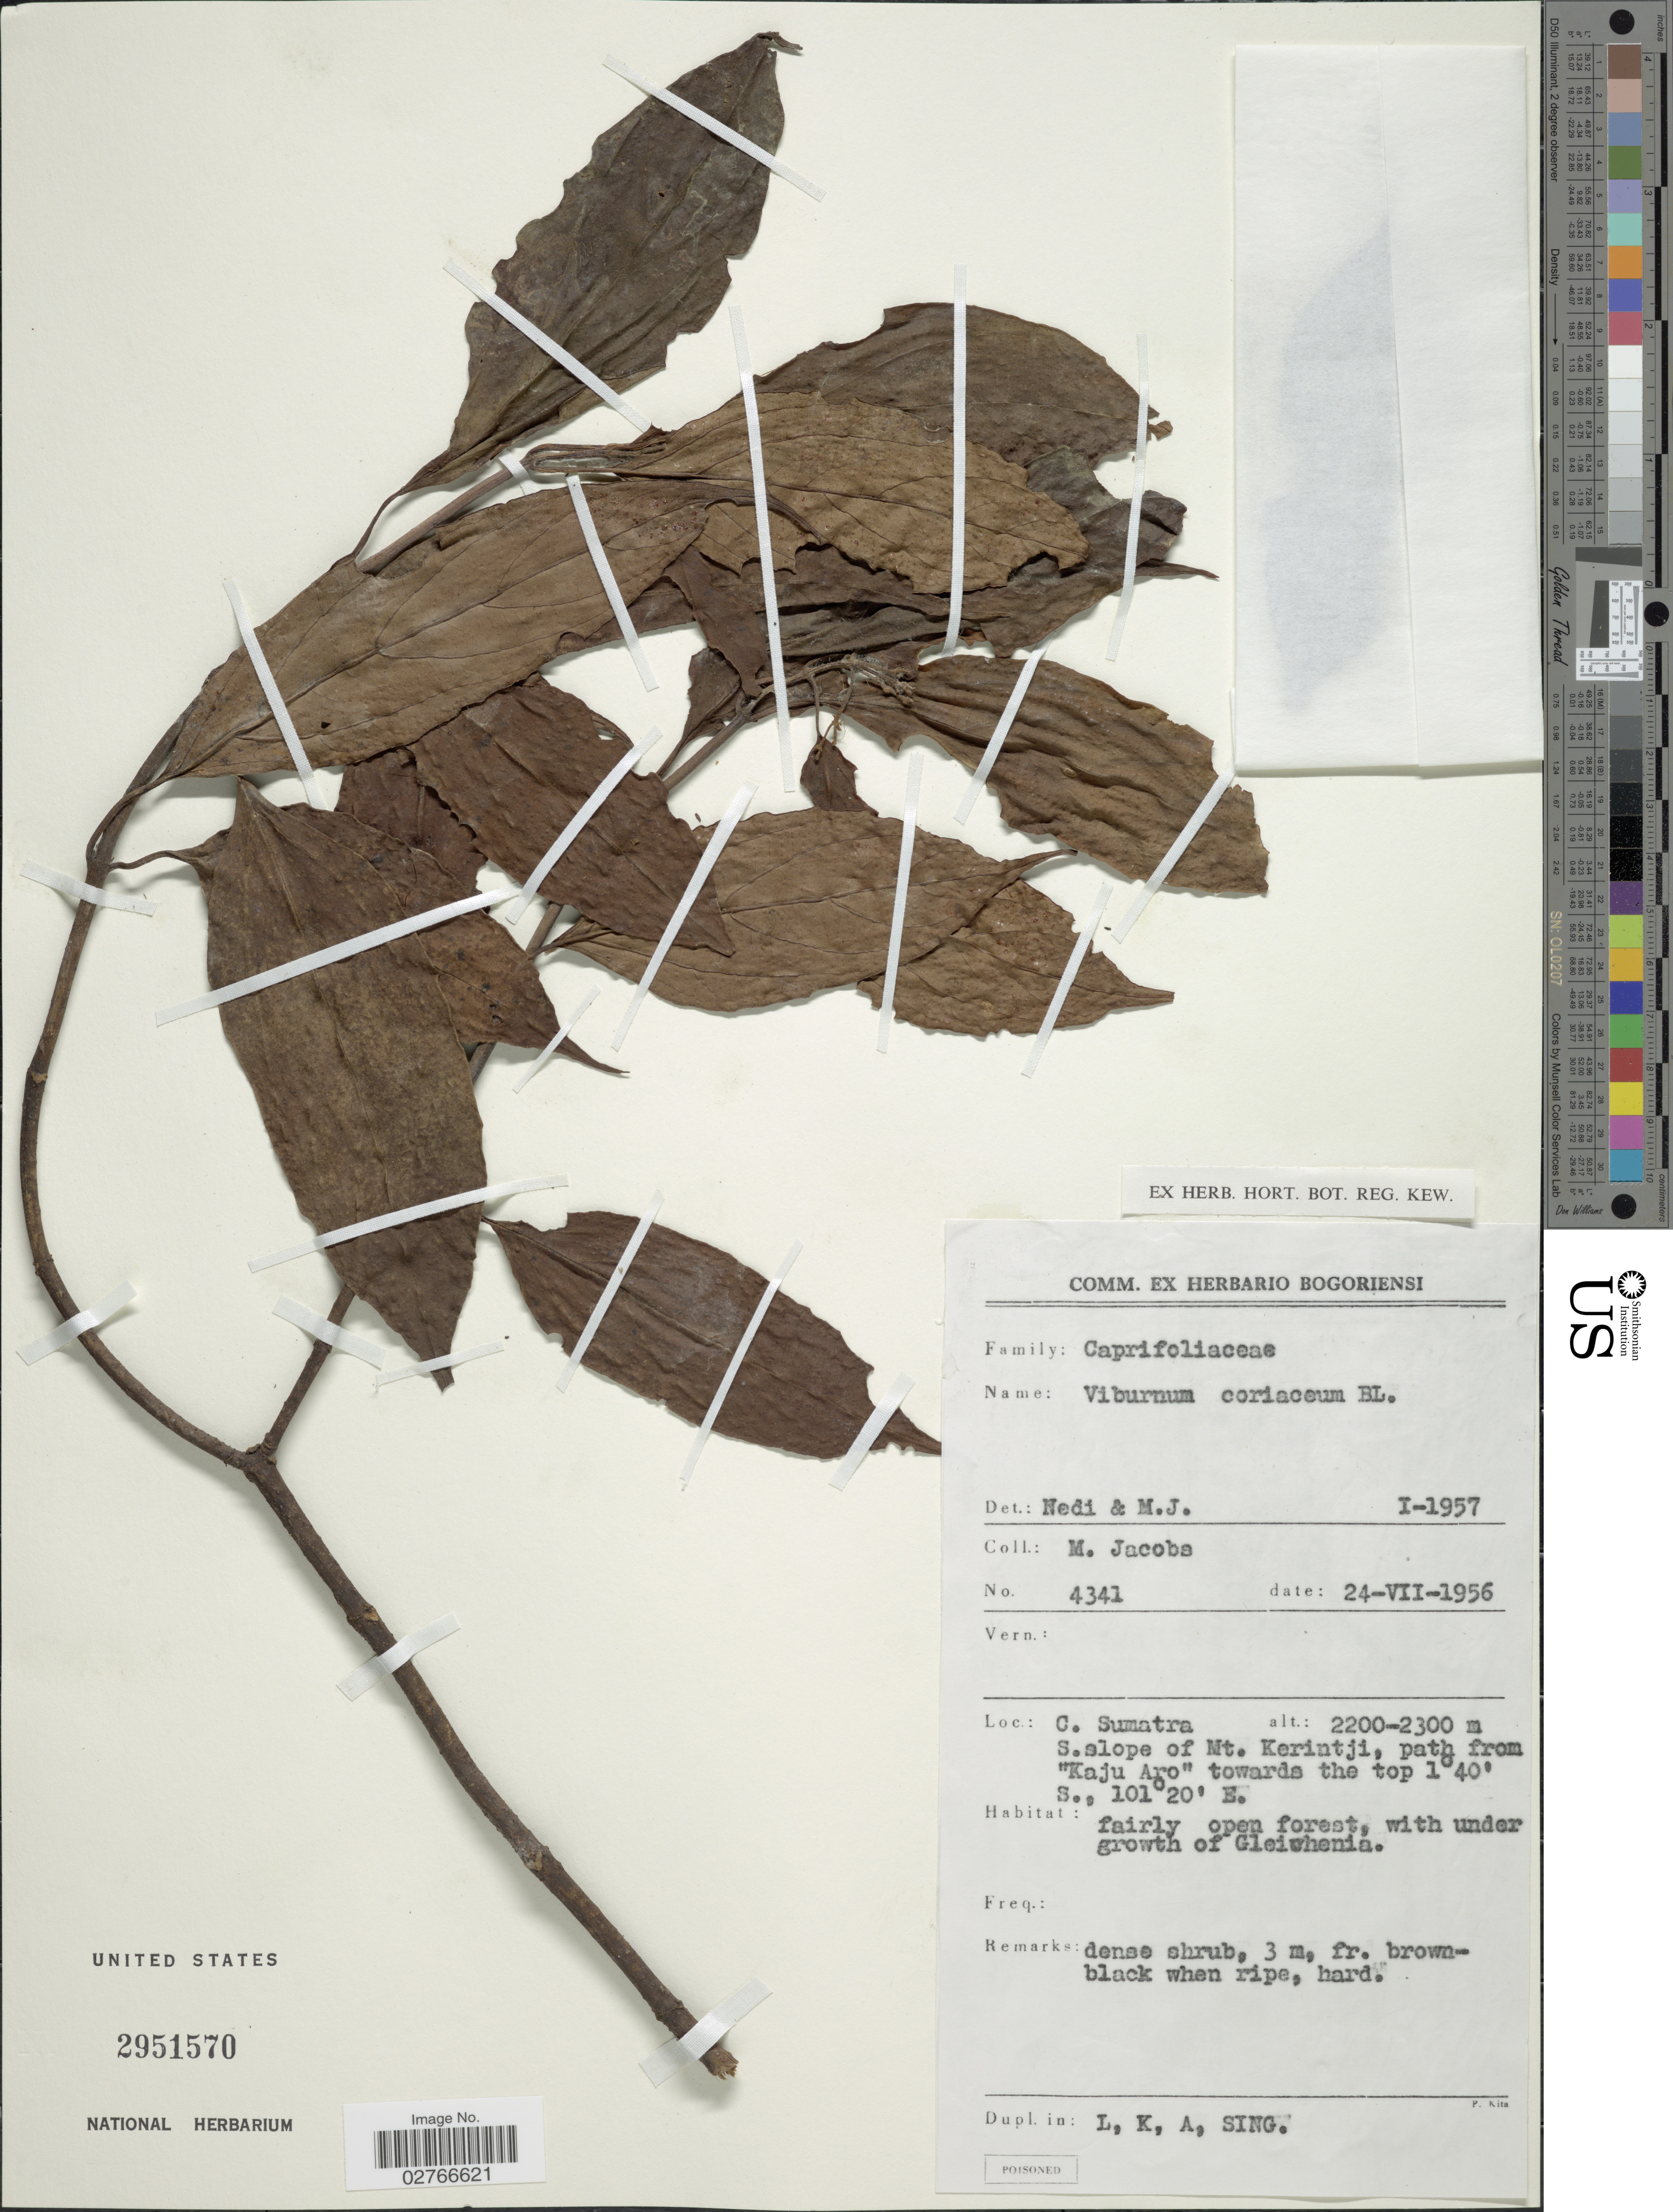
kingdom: Plantae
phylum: Tracheophyta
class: Magnoliopsida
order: Dipsacales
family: Viburnaceae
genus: Viburnum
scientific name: Viburnum coriaceum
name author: Blume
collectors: M. Jacobs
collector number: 4341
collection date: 1956-07-24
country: Indonesia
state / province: Sumatra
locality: C. Sumatra. S. slope of Mt. Kerintji, path from "Kaju Aro" towards the top.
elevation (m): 2200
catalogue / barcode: US 2951570